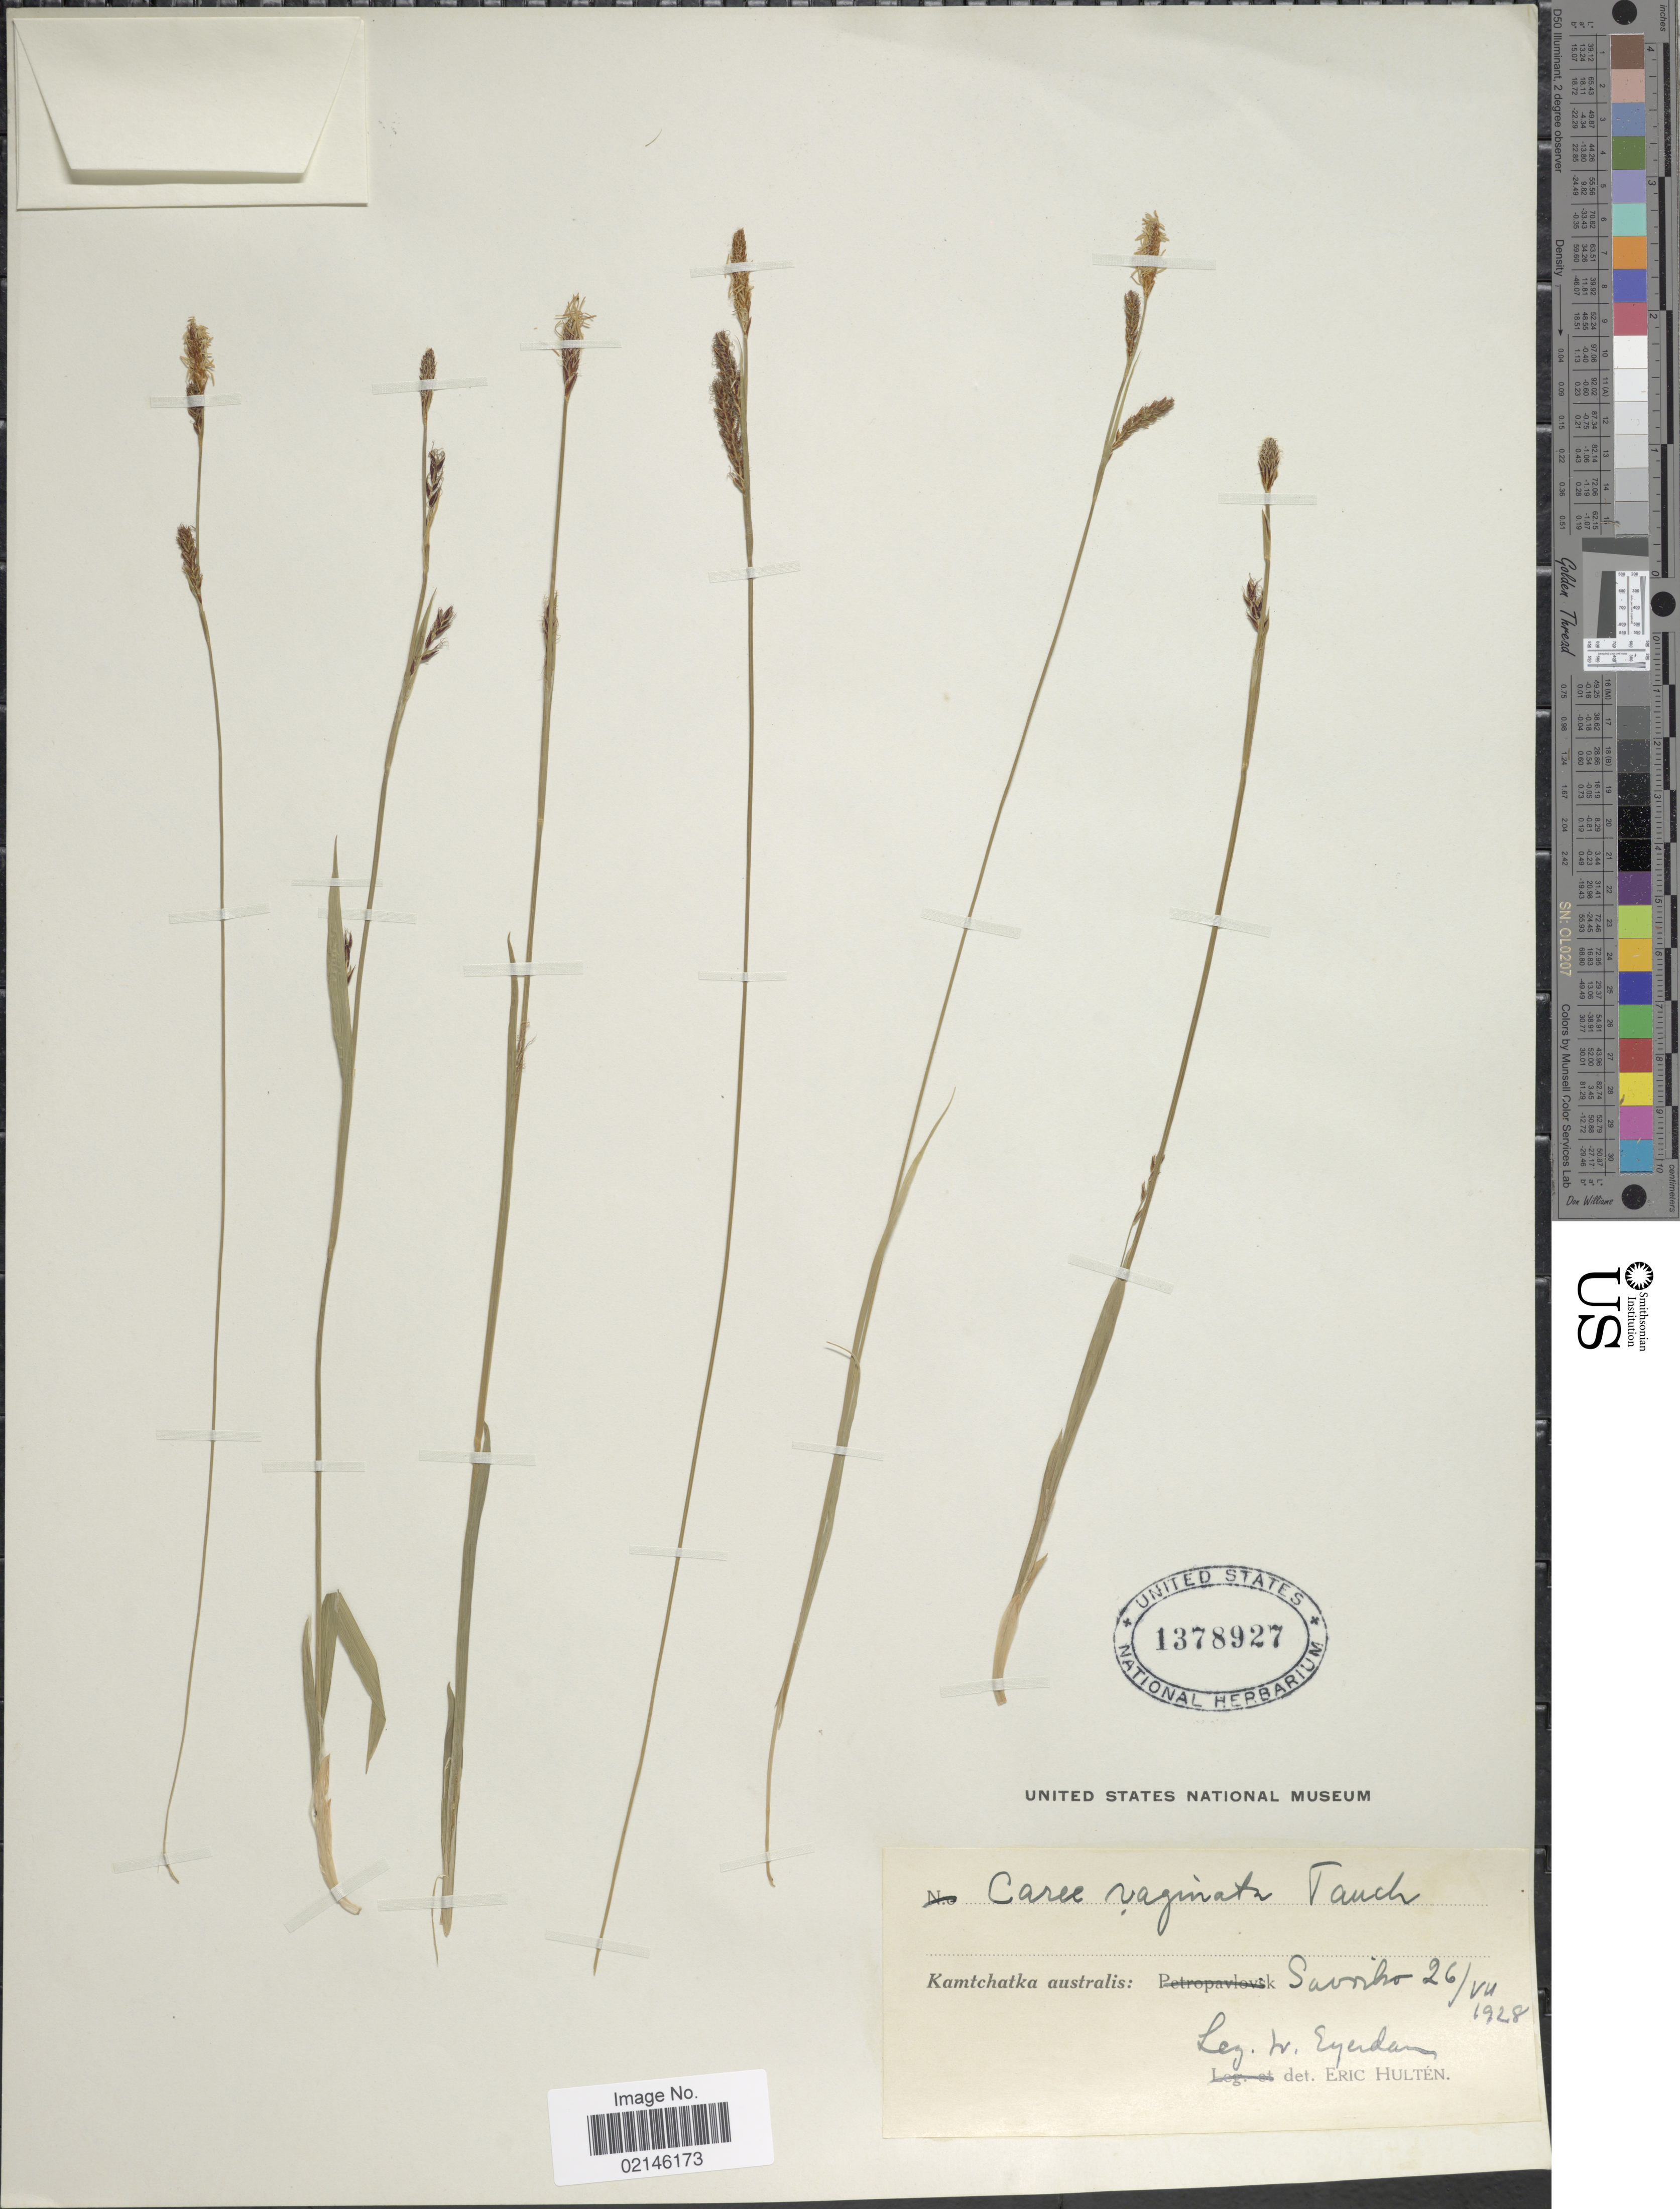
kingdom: Plantae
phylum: Tracheophyta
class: Liliopsida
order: Poales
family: Cyperaceae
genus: Carex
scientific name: Carex vaginata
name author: Tausch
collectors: W. J. Eyerdam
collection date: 1928-07-26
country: Russian Federation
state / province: Kamchatka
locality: Kamchatka australis: Zavoiko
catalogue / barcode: US 1378927